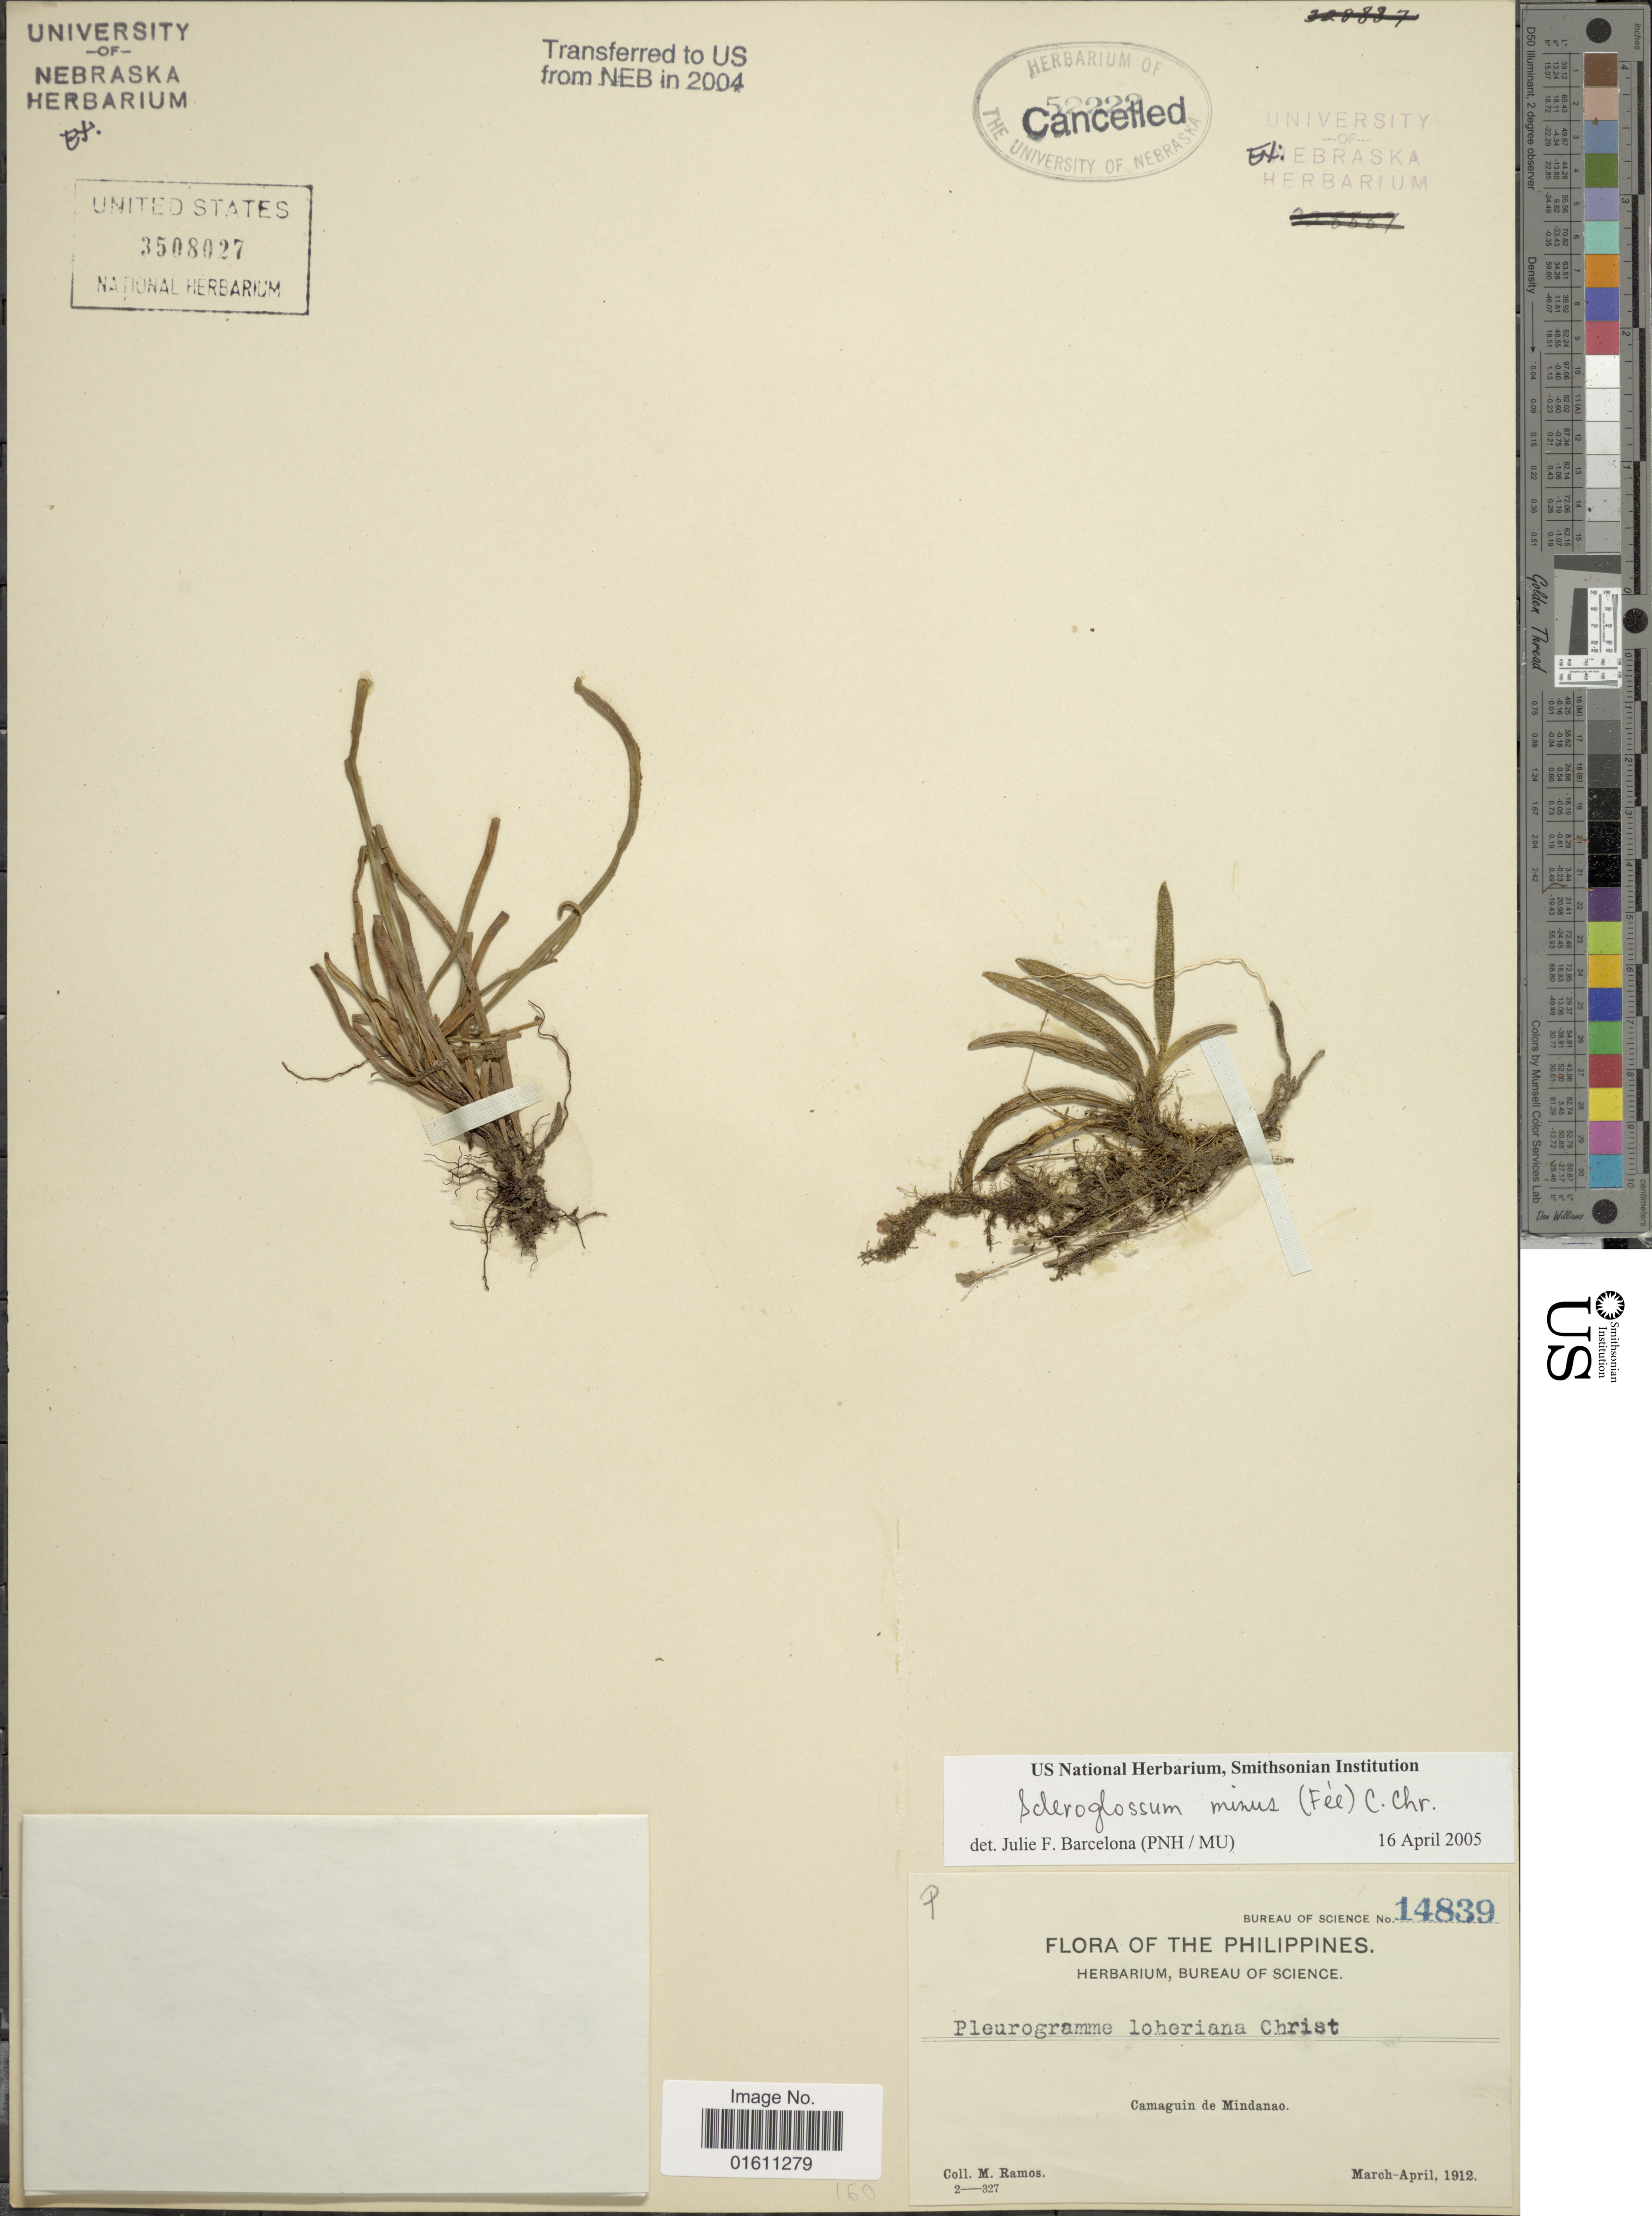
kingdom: Plantae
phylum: Tracheophyta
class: Polypodiopsida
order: Polypodiales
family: Polypodiaceae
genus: Scleroglossum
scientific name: Scleroglossum minus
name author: (Fée) C. Chr.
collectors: M. Ramos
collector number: Bureau of Science 14839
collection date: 1912-03/1912-04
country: Philippines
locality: The Philippines, Camaguin de Mindanao.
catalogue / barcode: US 3508024